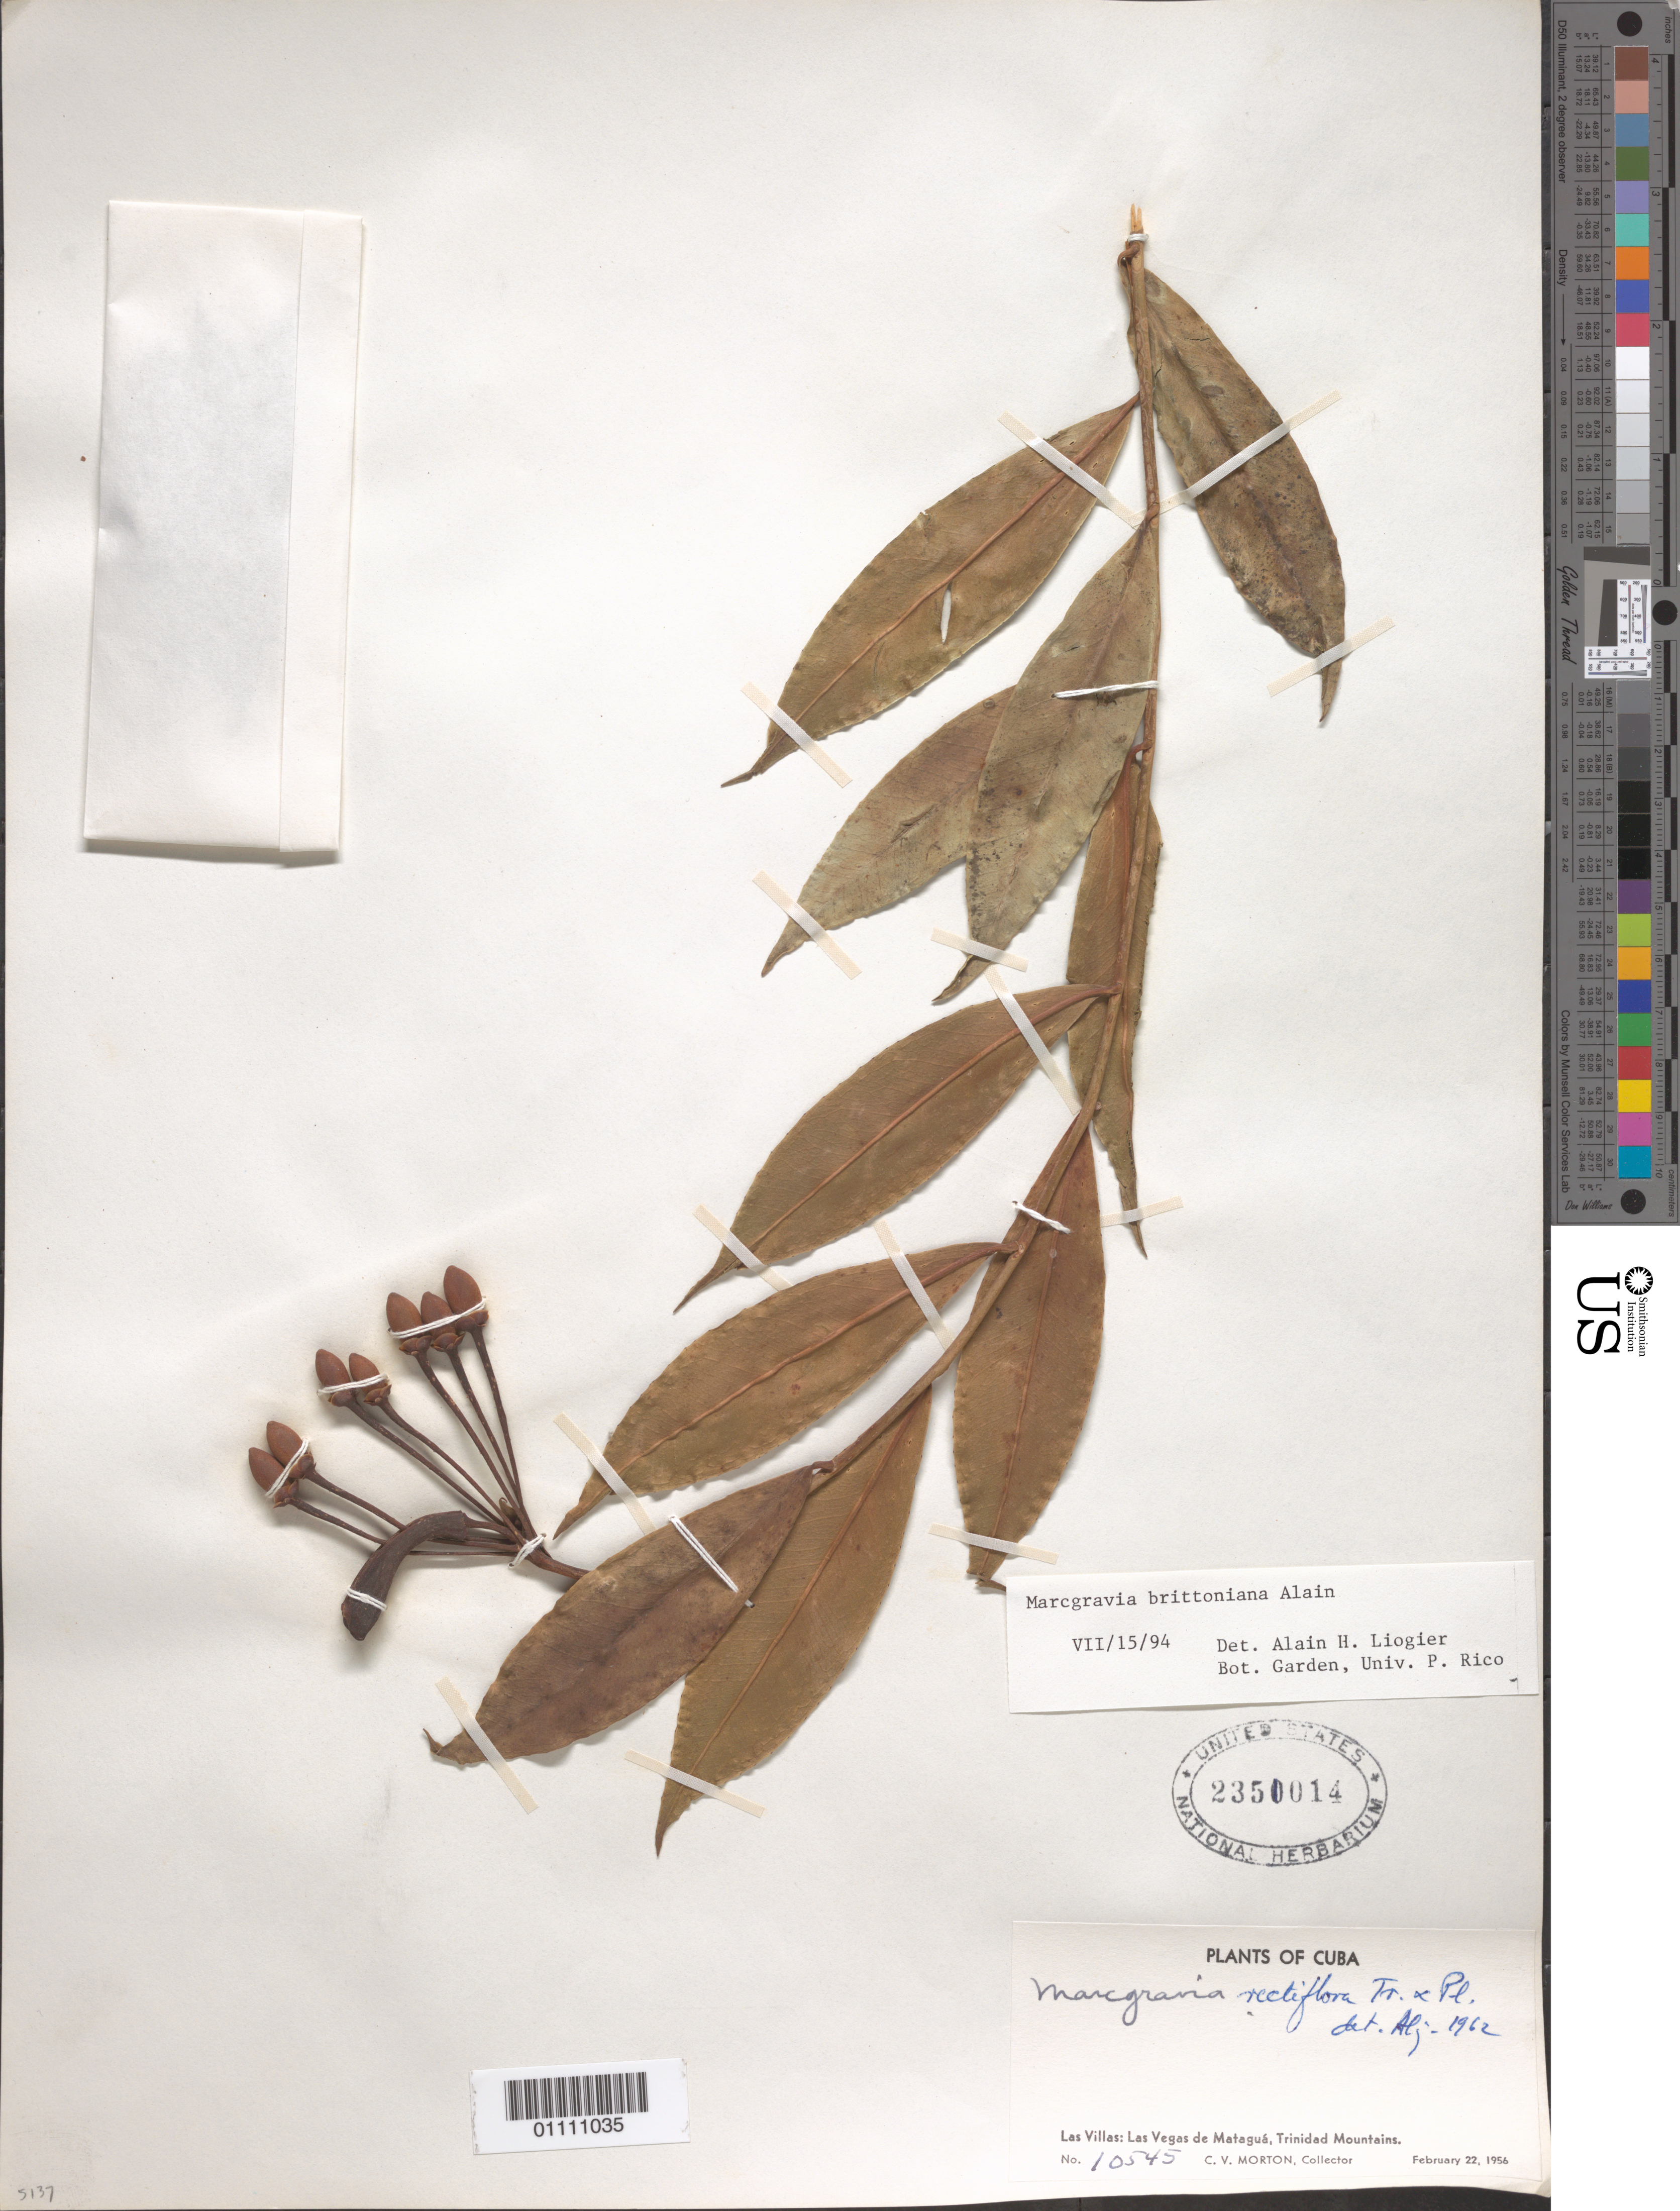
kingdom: Plantae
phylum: Tracheophyta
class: Magnoliopsida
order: Ericales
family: Marcgraviaceae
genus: Marcgravia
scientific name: Marcgravia brittoniana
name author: Alain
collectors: C. V. Morton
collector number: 10545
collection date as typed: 22 Feb 1956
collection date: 1956-02-22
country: Cuba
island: Cuba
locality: Las Villas: Las Vegas de Matagua, Trinidad Mountains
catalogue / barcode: US 2350014